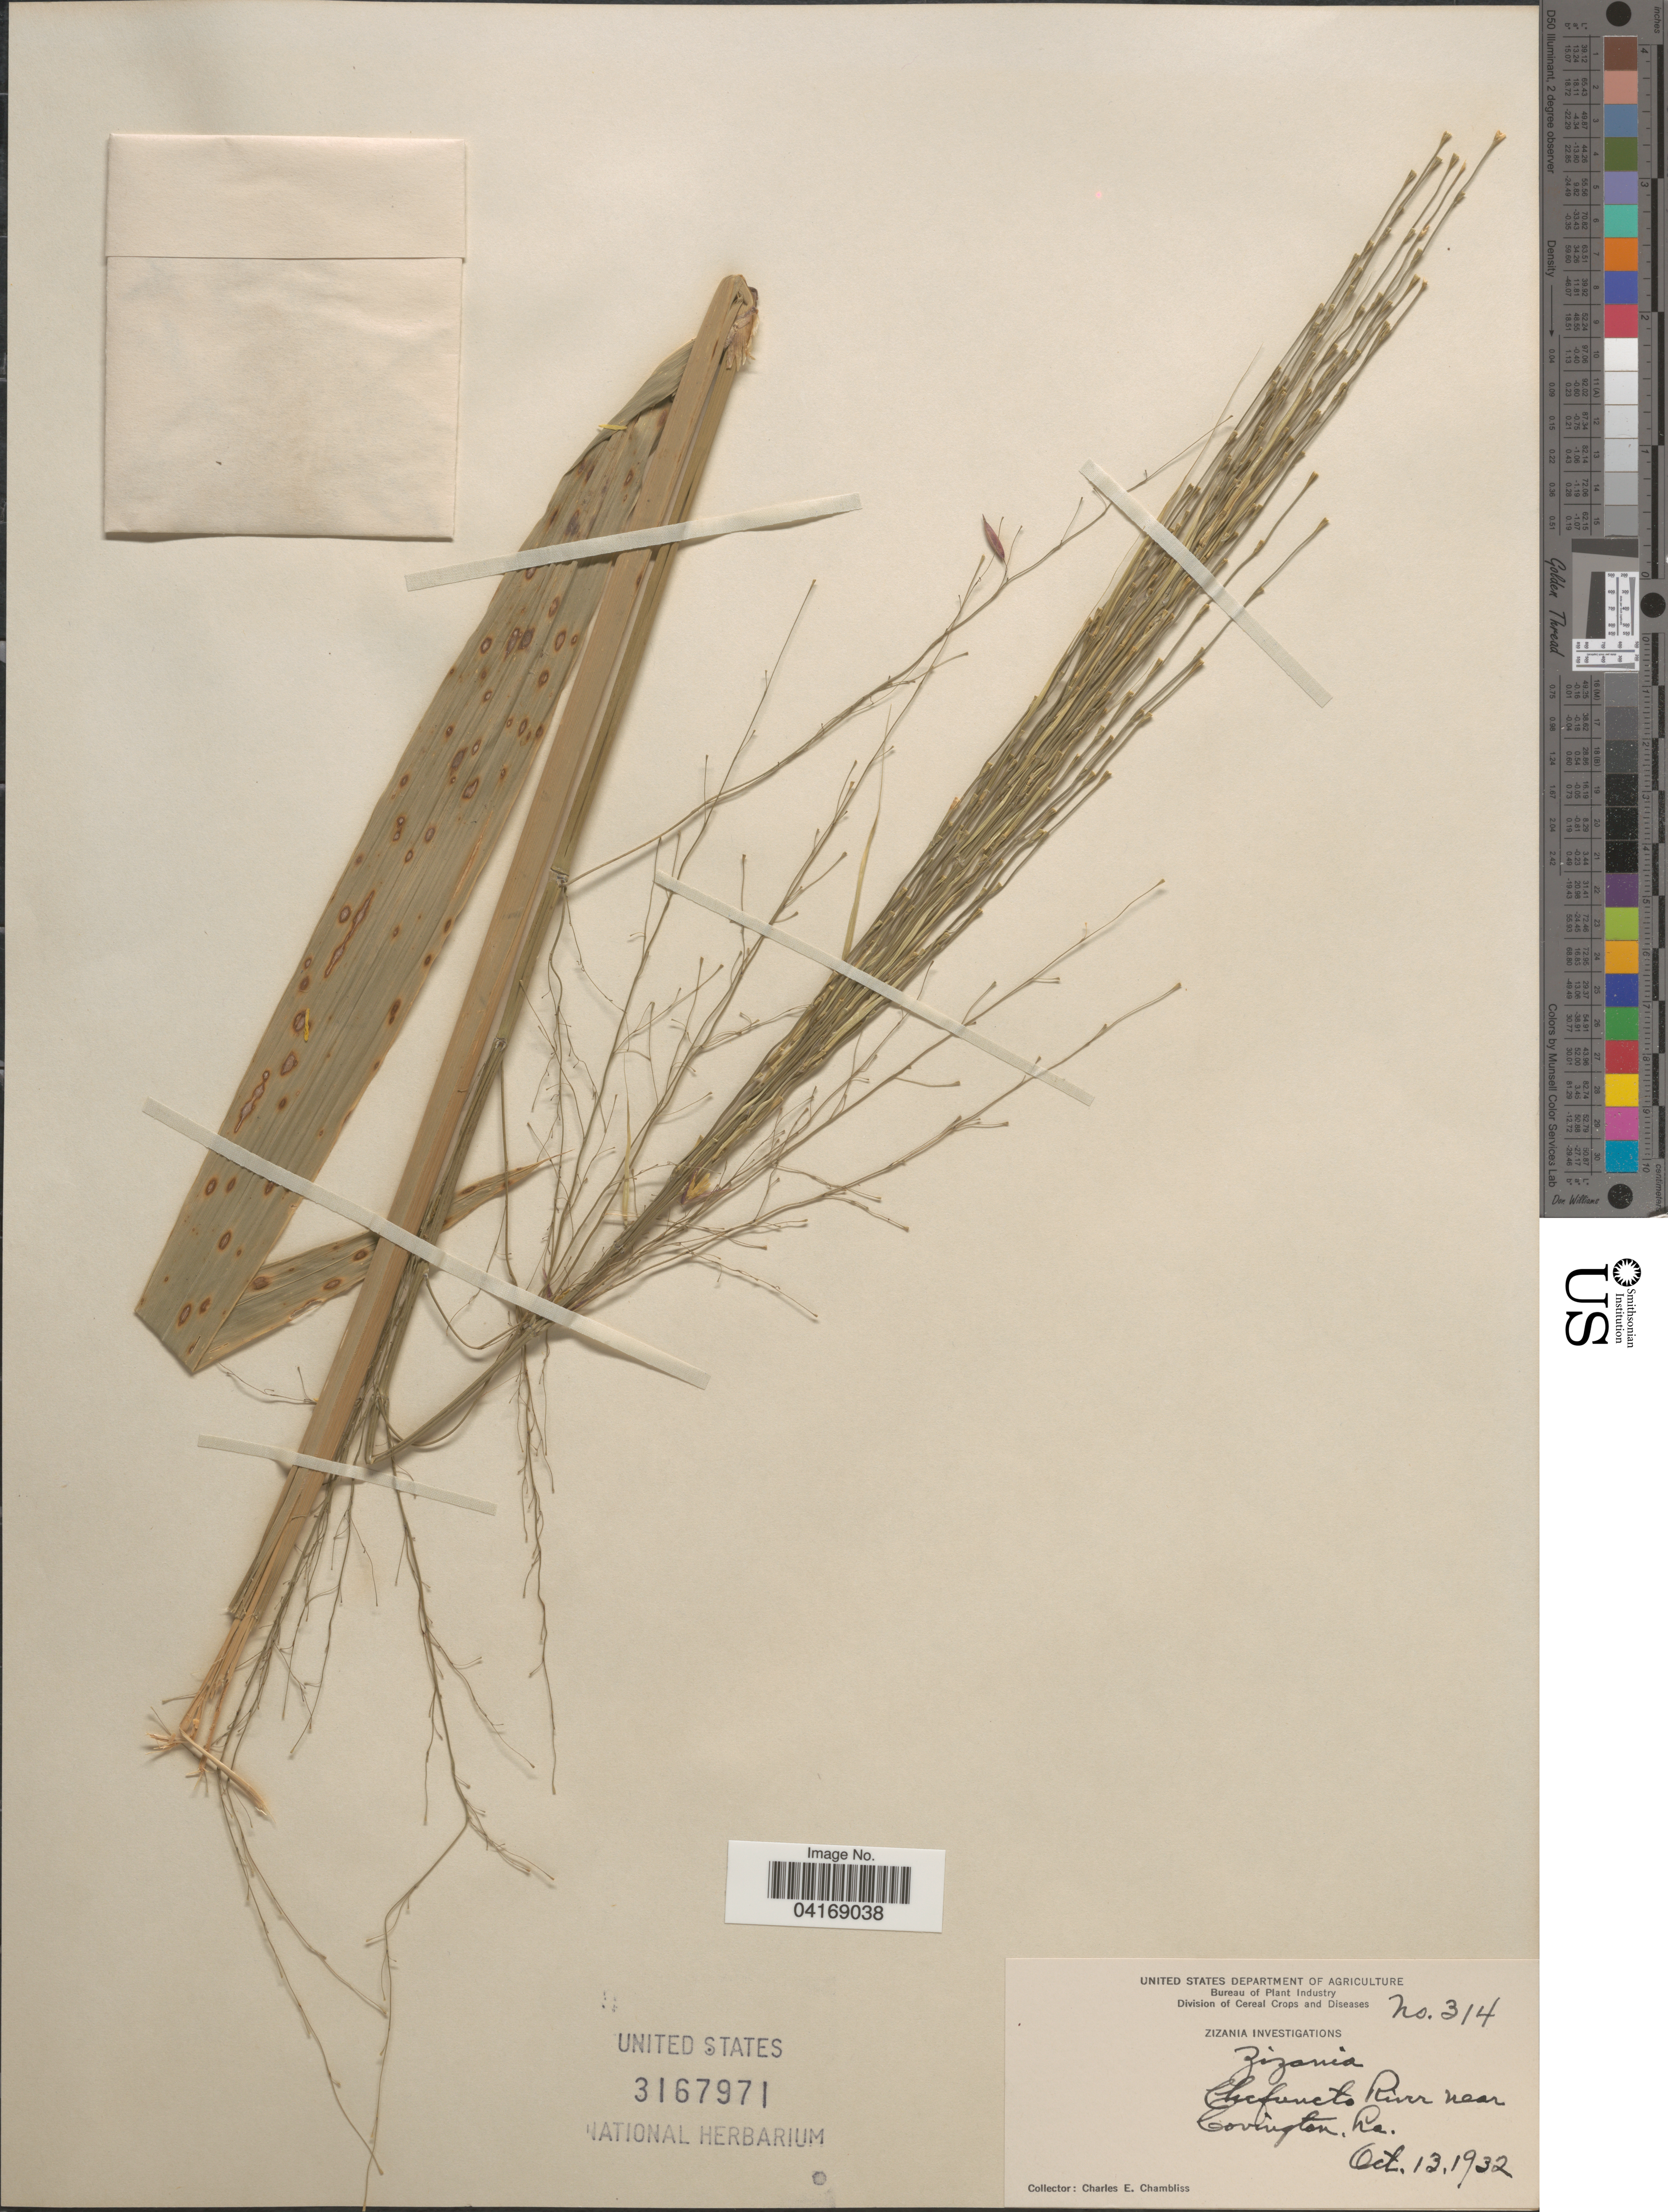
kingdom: Plantae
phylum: Tracheophyta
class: Liliopsida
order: Poales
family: Poaceae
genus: Zizania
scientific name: Zizania sp.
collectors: C. Chambliss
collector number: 314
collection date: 1932-10-13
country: United States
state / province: Louisiana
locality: Chefuncto River near Covington, La.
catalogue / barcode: US 3167971